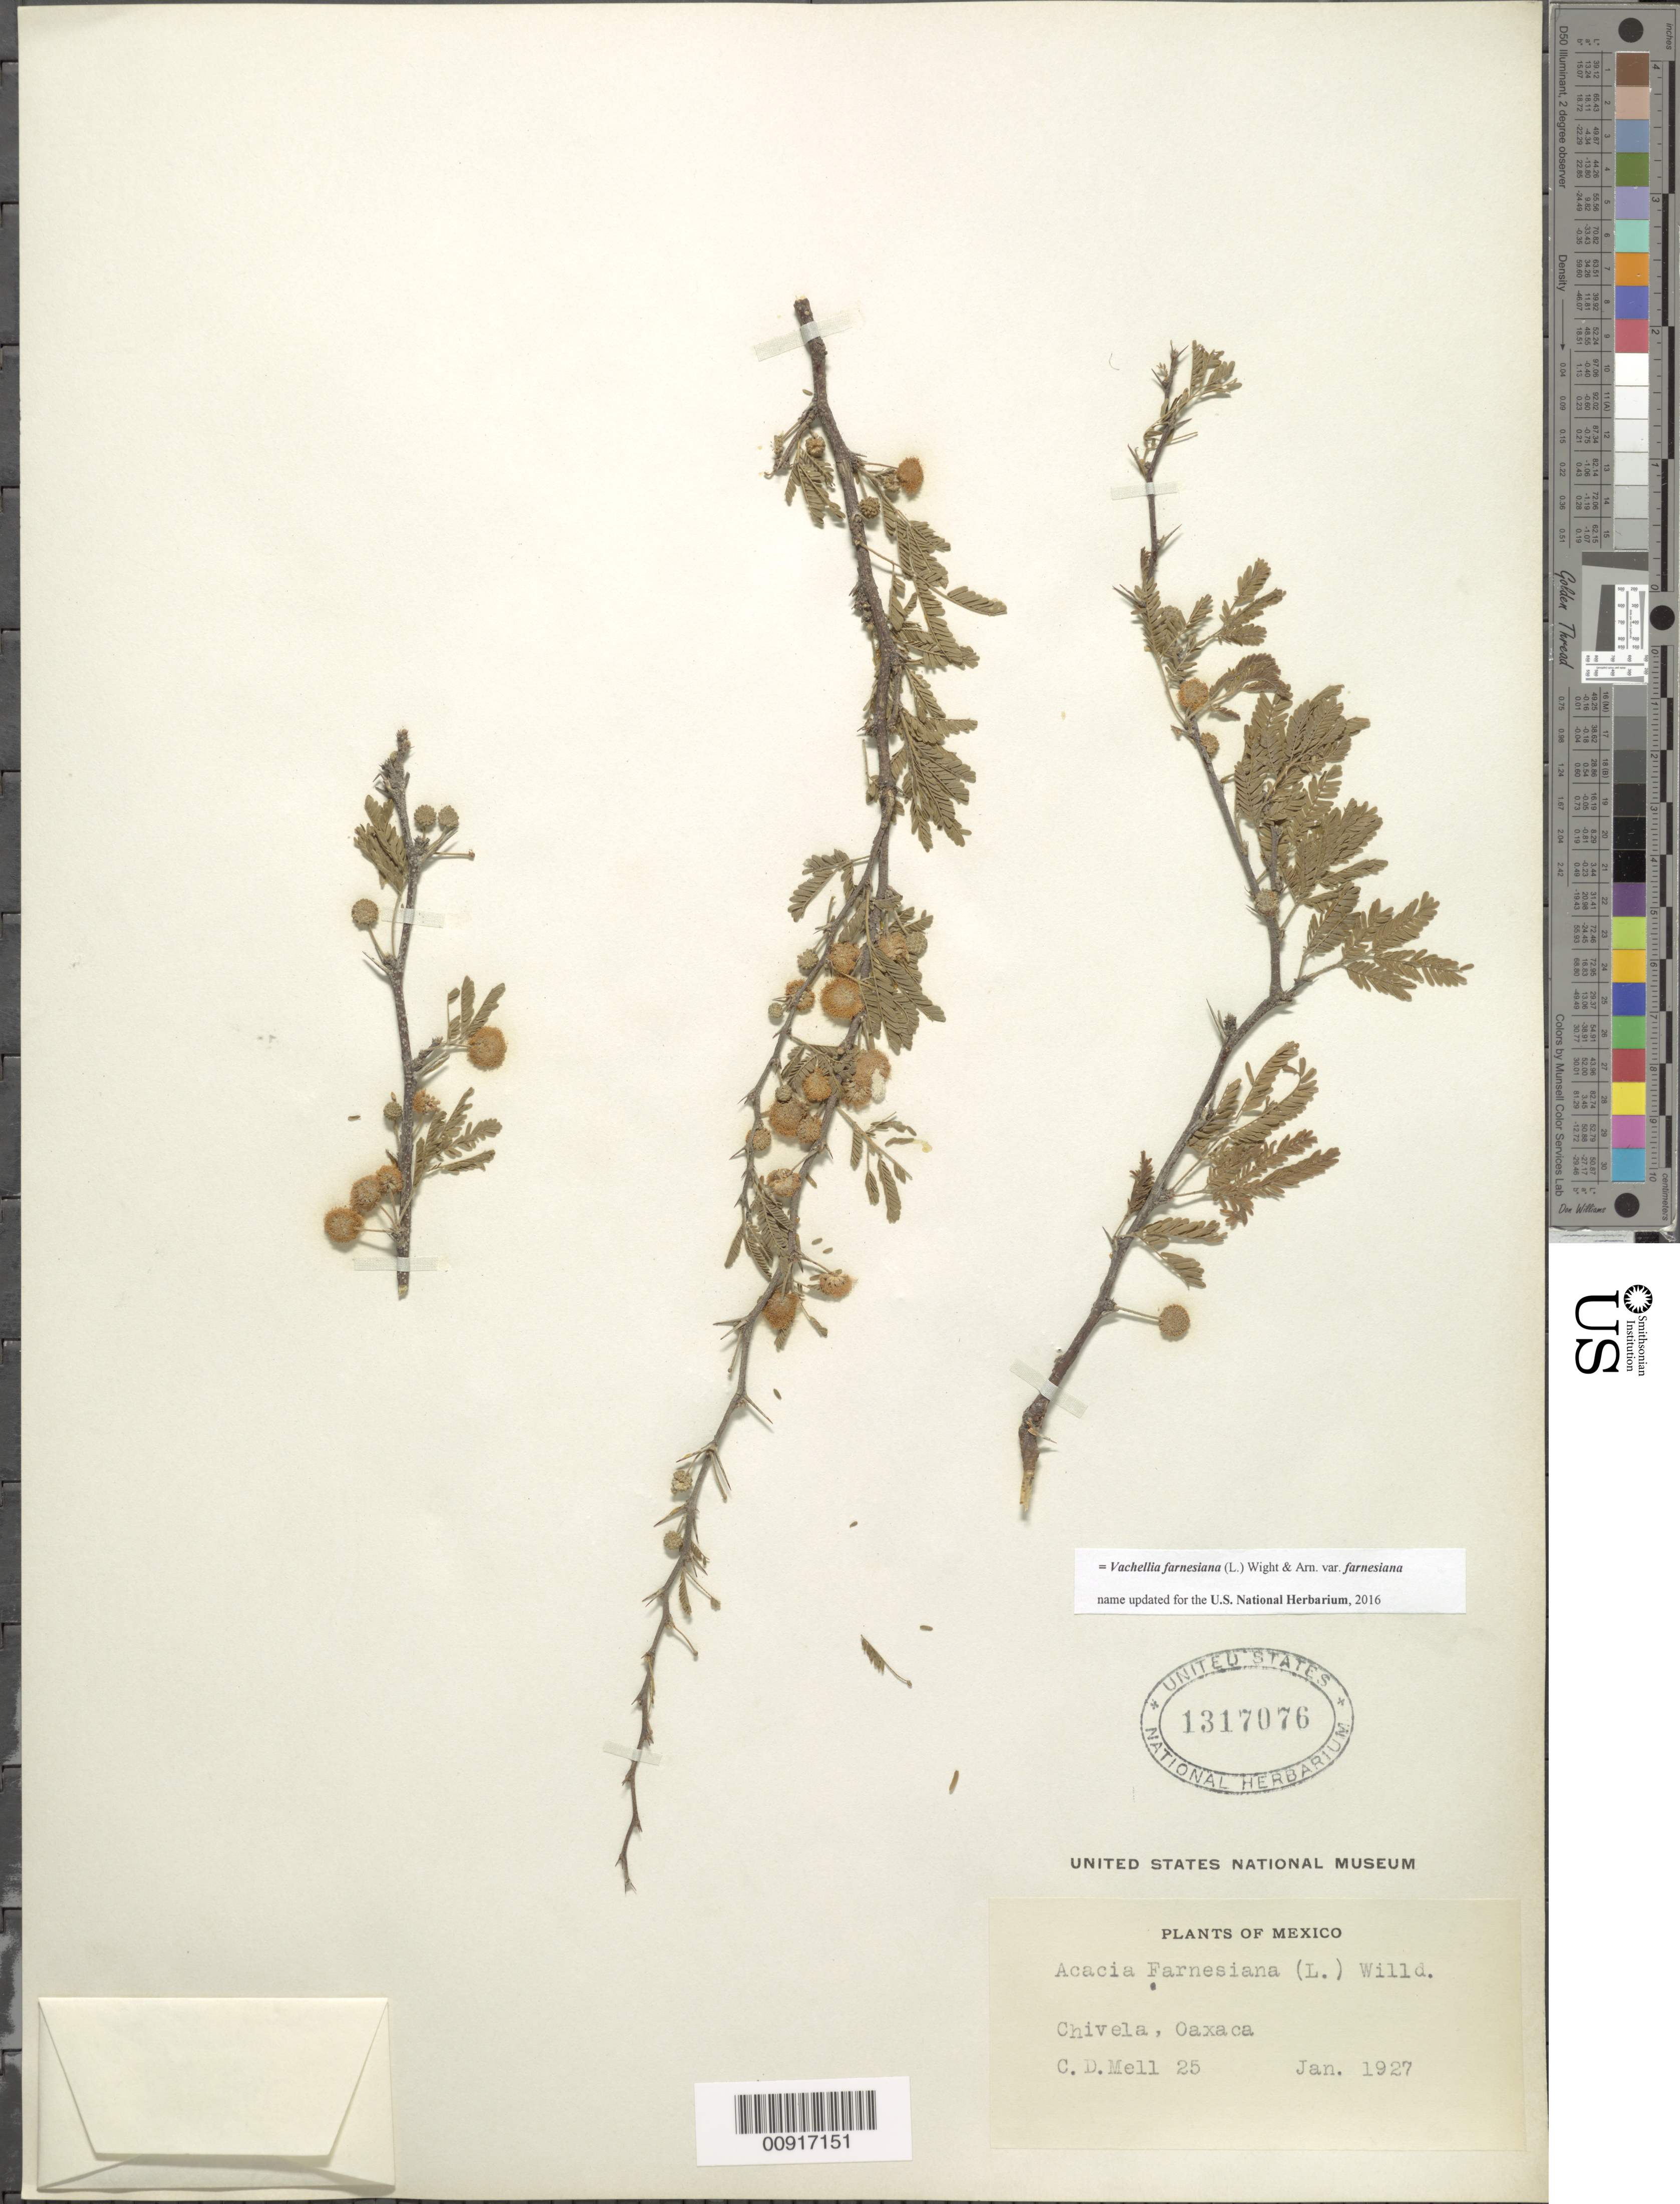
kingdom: Plantae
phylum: Tracheophyta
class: Magnoliopsida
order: Fabales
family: Fabaceae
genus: Vachellia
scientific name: Vachellia farnesiana var. farnesiana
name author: (L.) Wight & Arn.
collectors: C. D. Mell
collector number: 25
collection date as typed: Jan 1927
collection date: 1927-01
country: Mexico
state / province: Oaxaca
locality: Chivela, Oaxaca.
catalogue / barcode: US 1317076